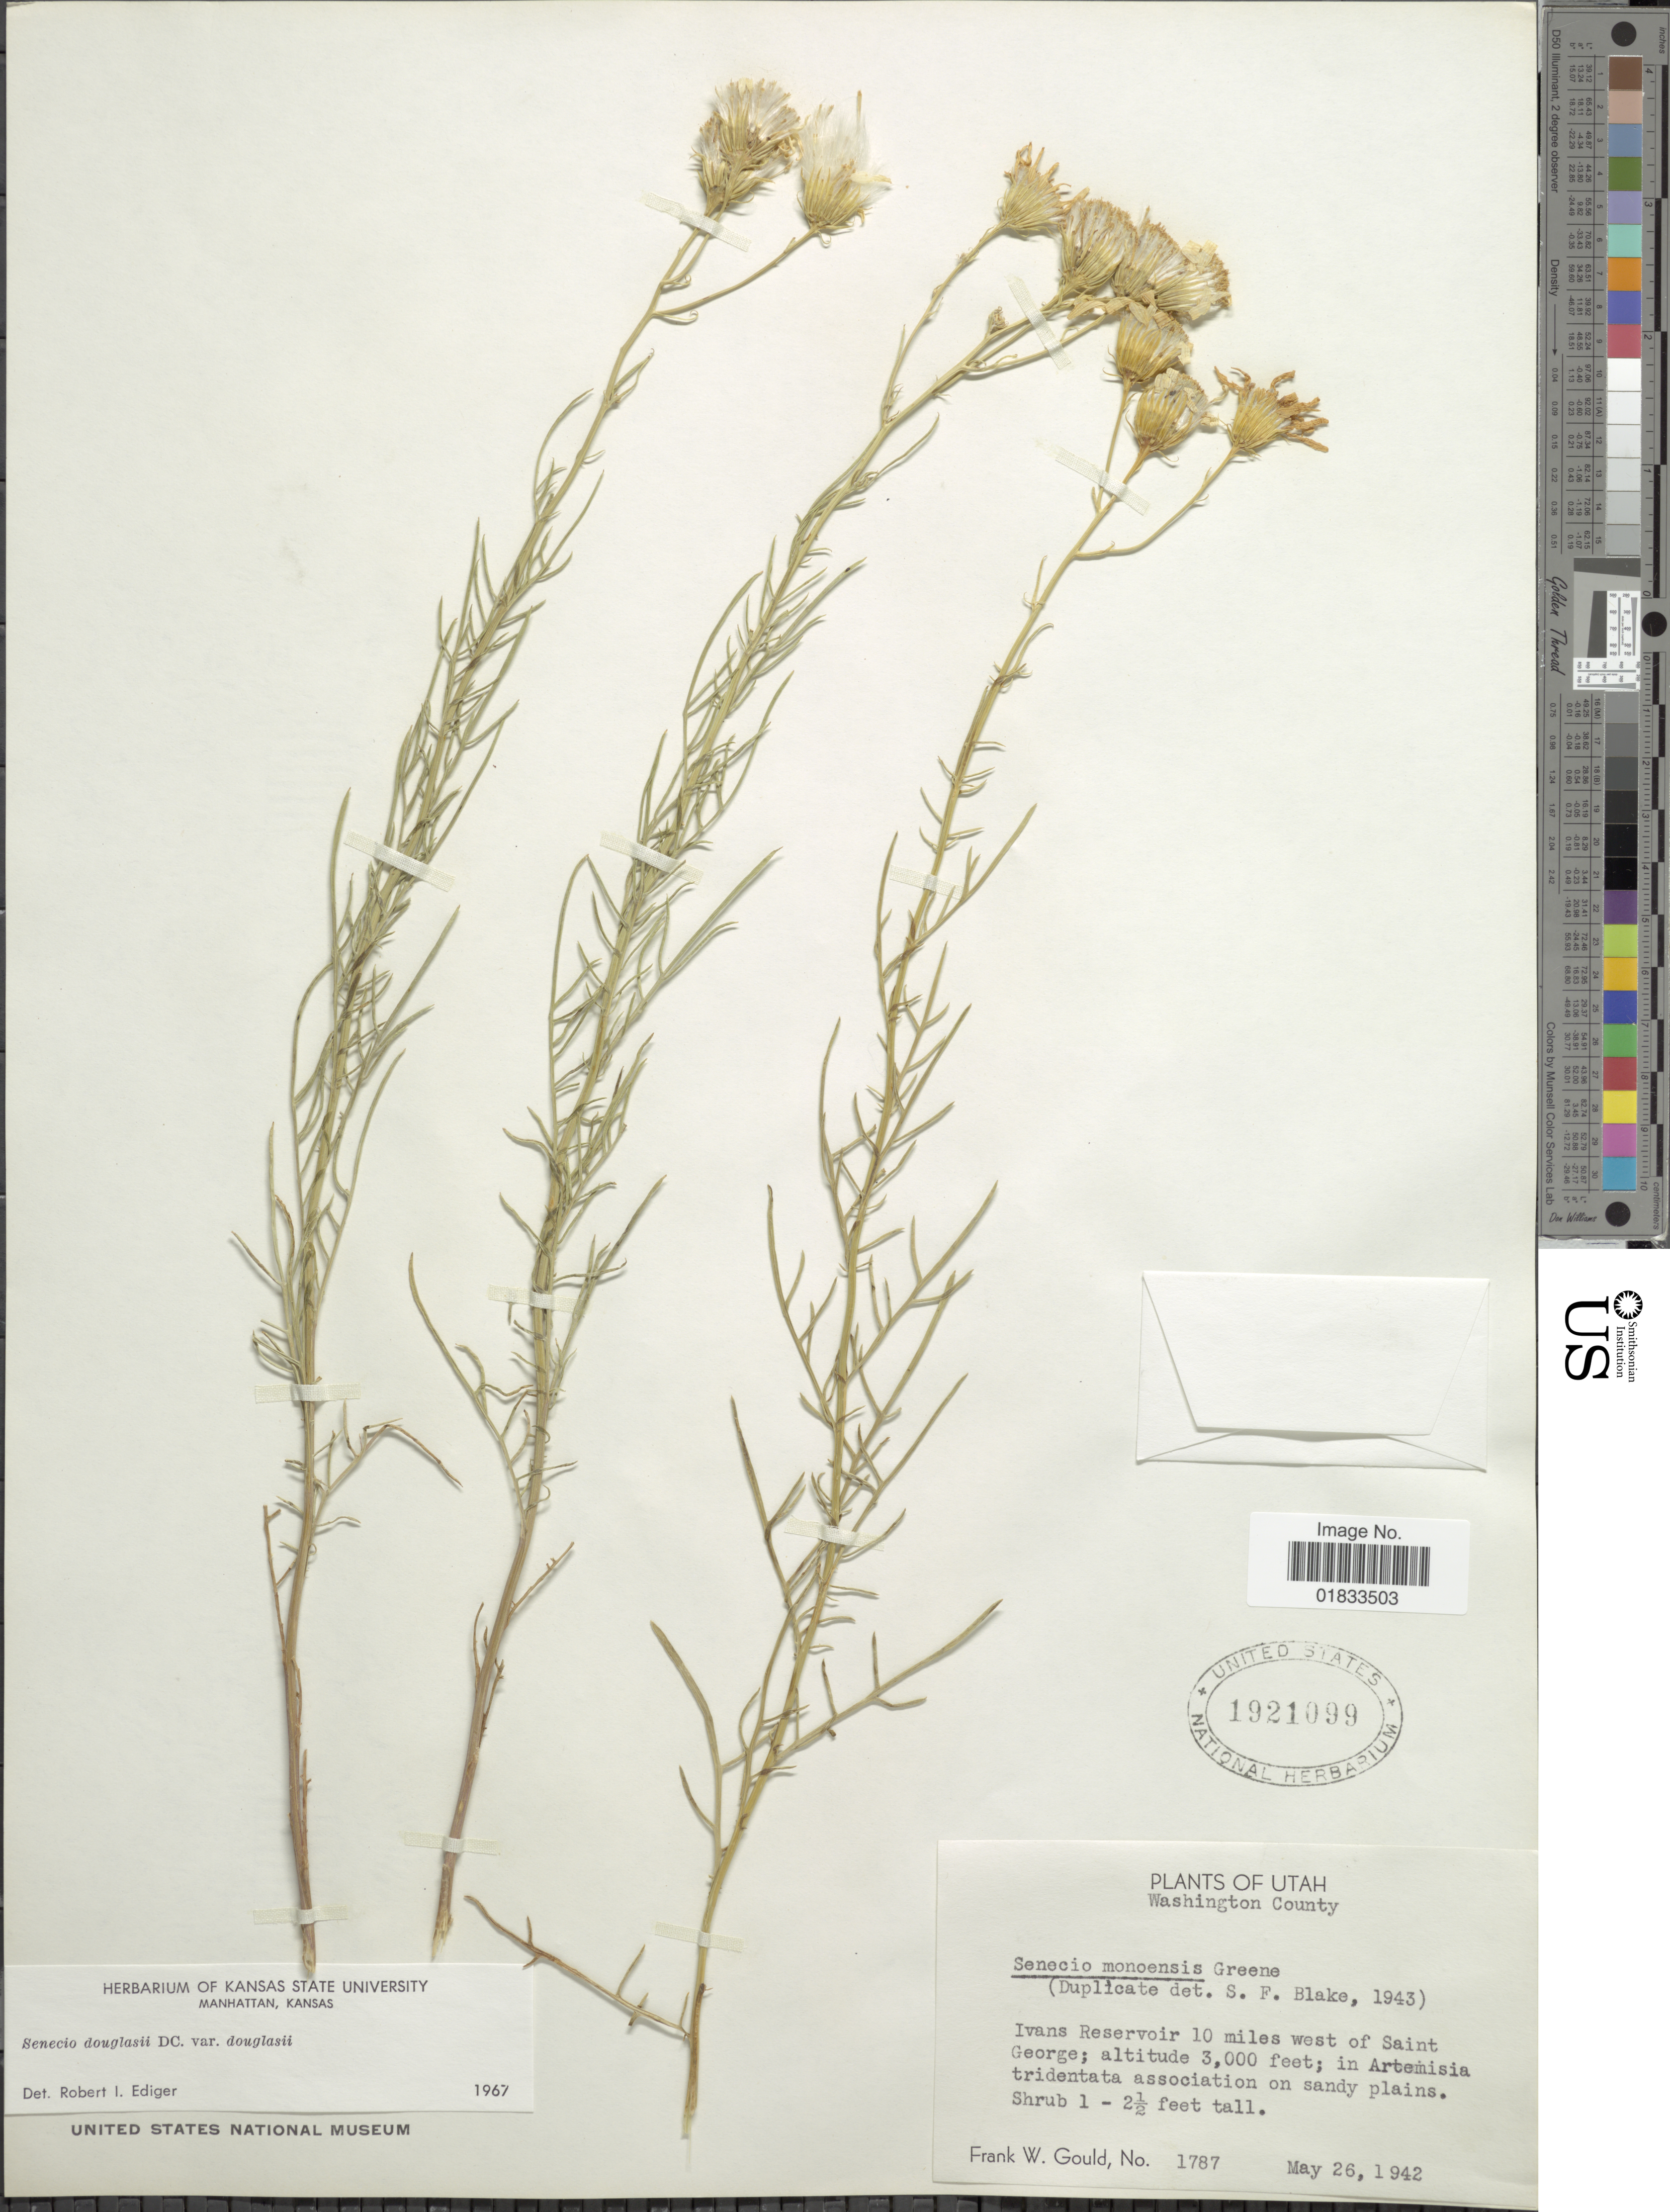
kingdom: Plantae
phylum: Tracheophyta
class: Magnoliopsida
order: Asterales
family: Asteraceae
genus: Senecio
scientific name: Senecio flaccidus var. douglasii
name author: (DC.) B.L. Turner & T.M. Barkley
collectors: F. W. Gould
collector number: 1787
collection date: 1942-05-26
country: United States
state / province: Utah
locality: Washington County, Ivans Reservoir 10 miles west of Saint George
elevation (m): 914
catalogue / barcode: US 1921099